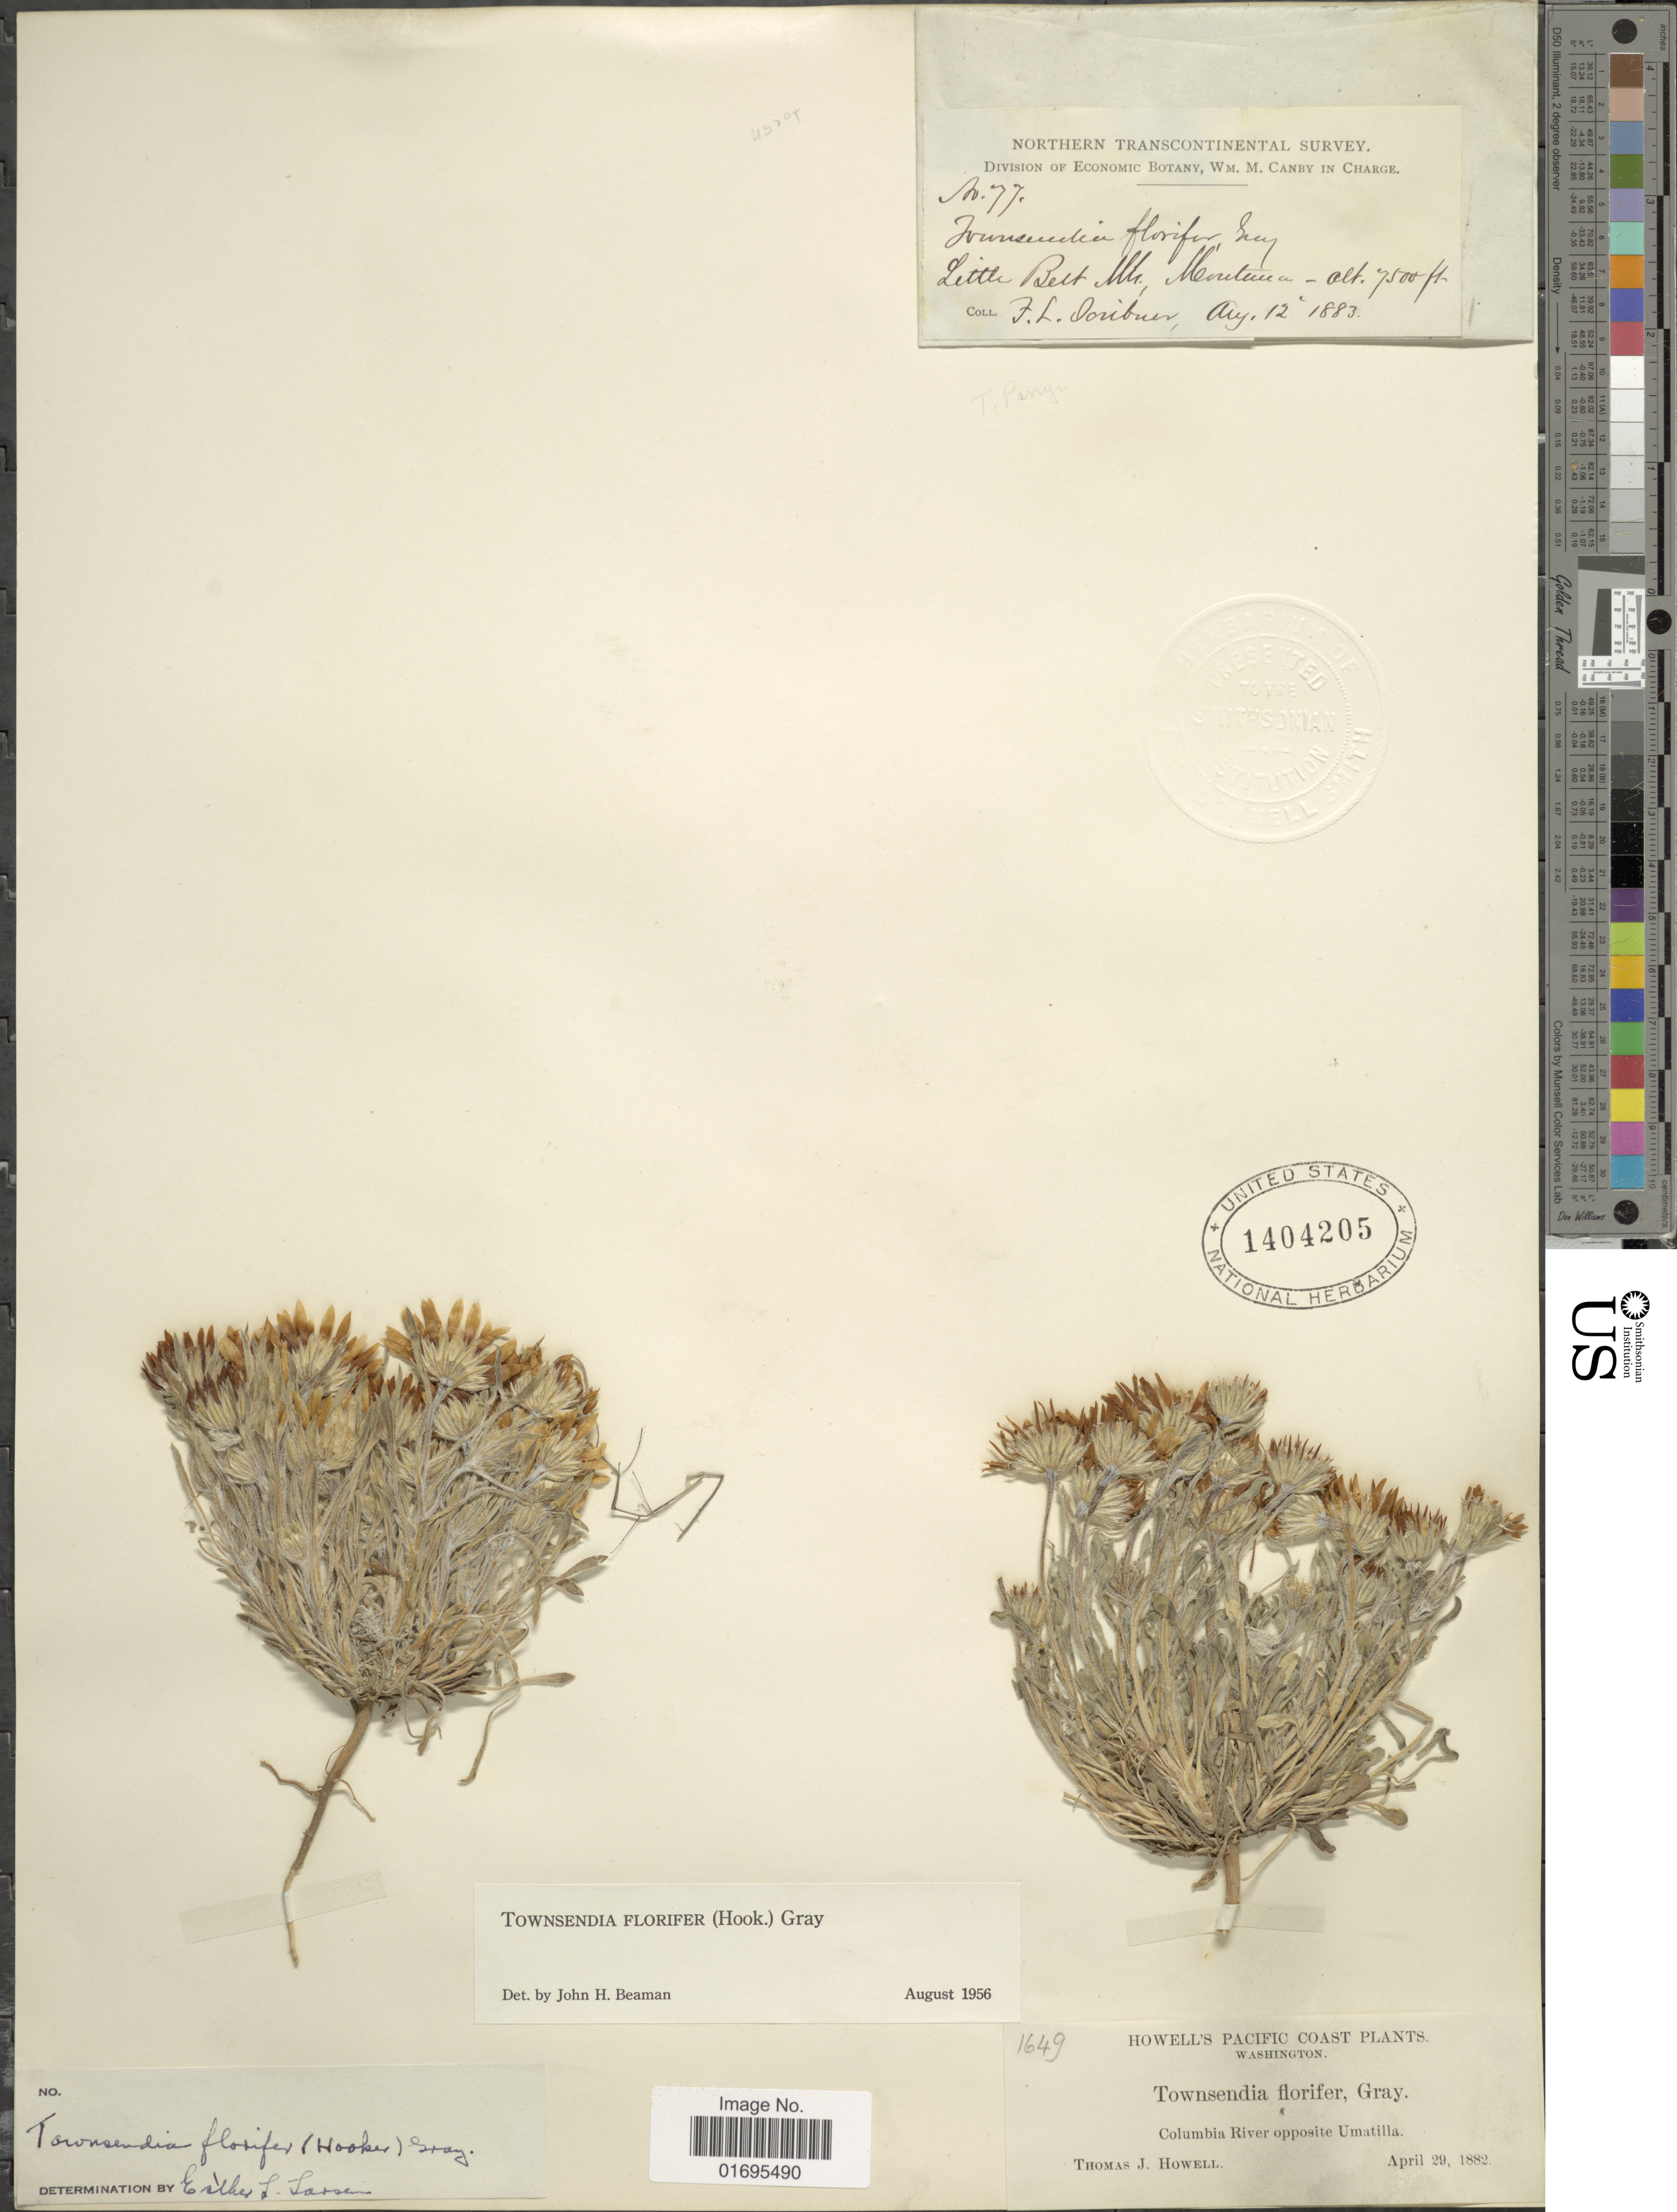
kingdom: Plantae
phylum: Tracheophyta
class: Magnoliopsida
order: Asterales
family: Asteraceae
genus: Townsendia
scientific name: Townsendia florifer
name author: (Hook.) A. Gray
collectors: F. Scribner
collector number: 77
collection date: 1883-08-12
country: United States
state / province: Montana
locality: Little Nelt Mts.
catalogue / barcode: US 1404205-2